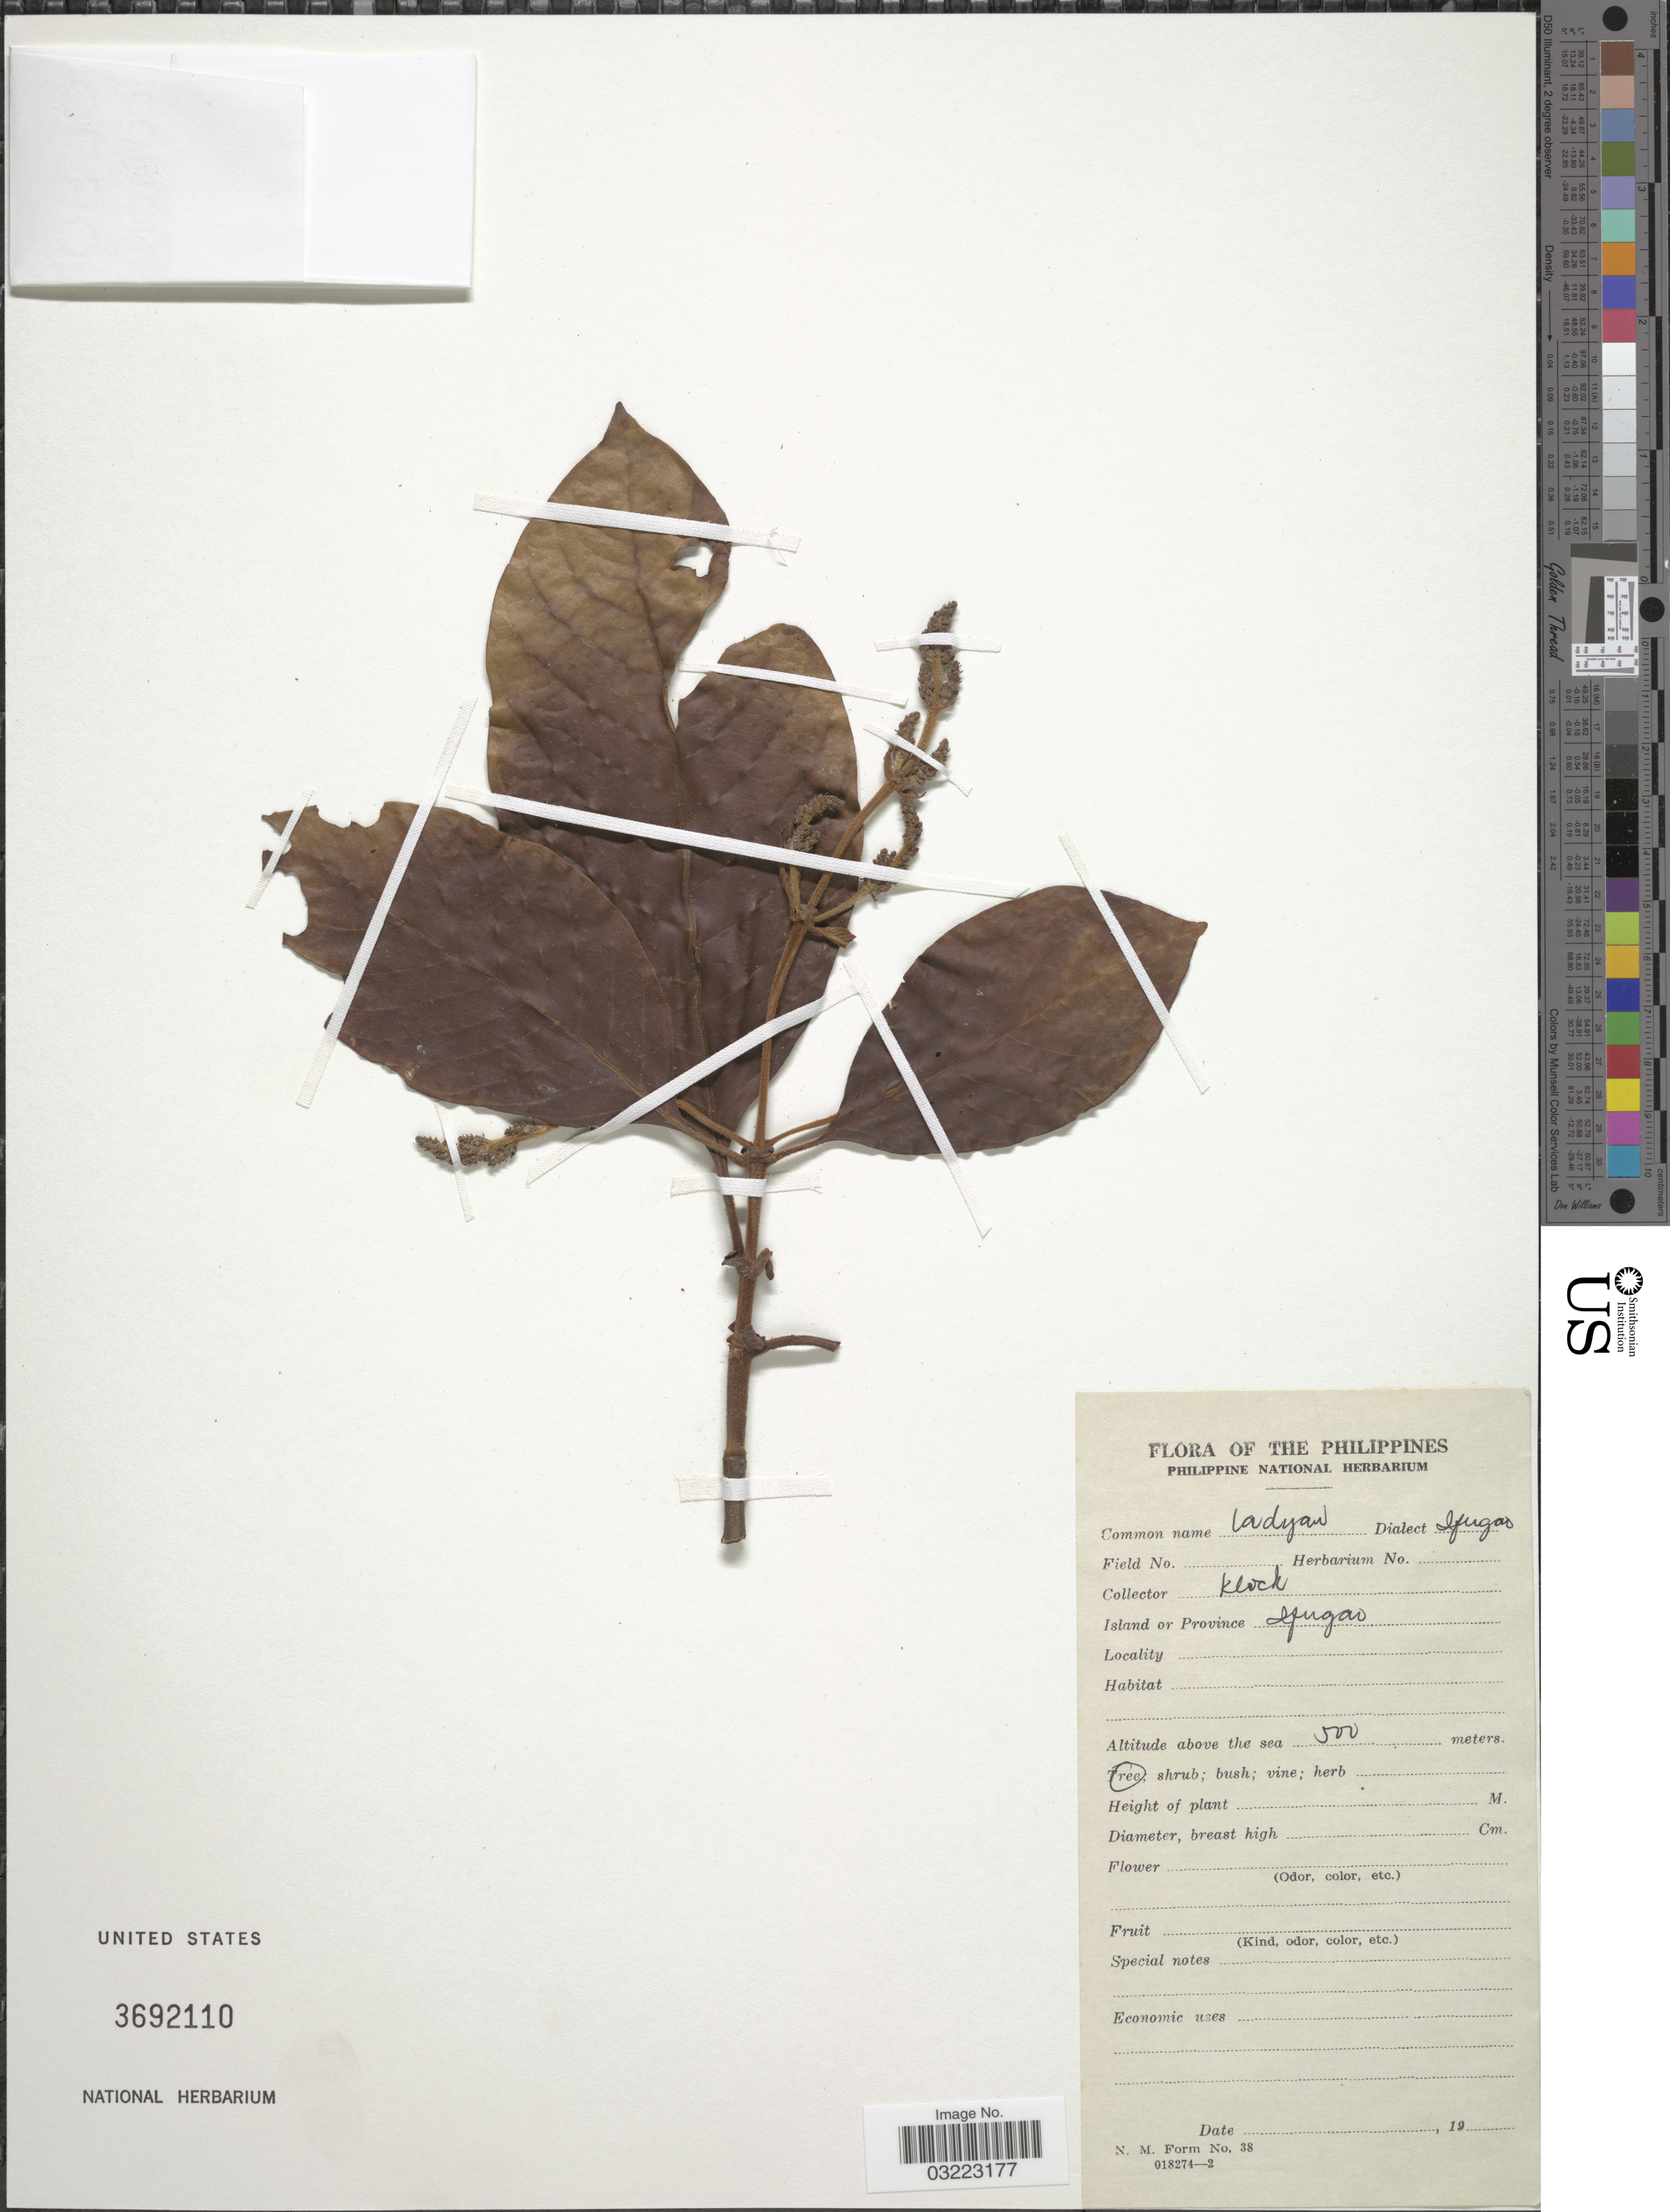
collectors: Klock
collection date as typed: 19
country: Philippines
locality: Island or Province Ifugao.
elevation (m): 500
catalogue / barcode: US 3692110